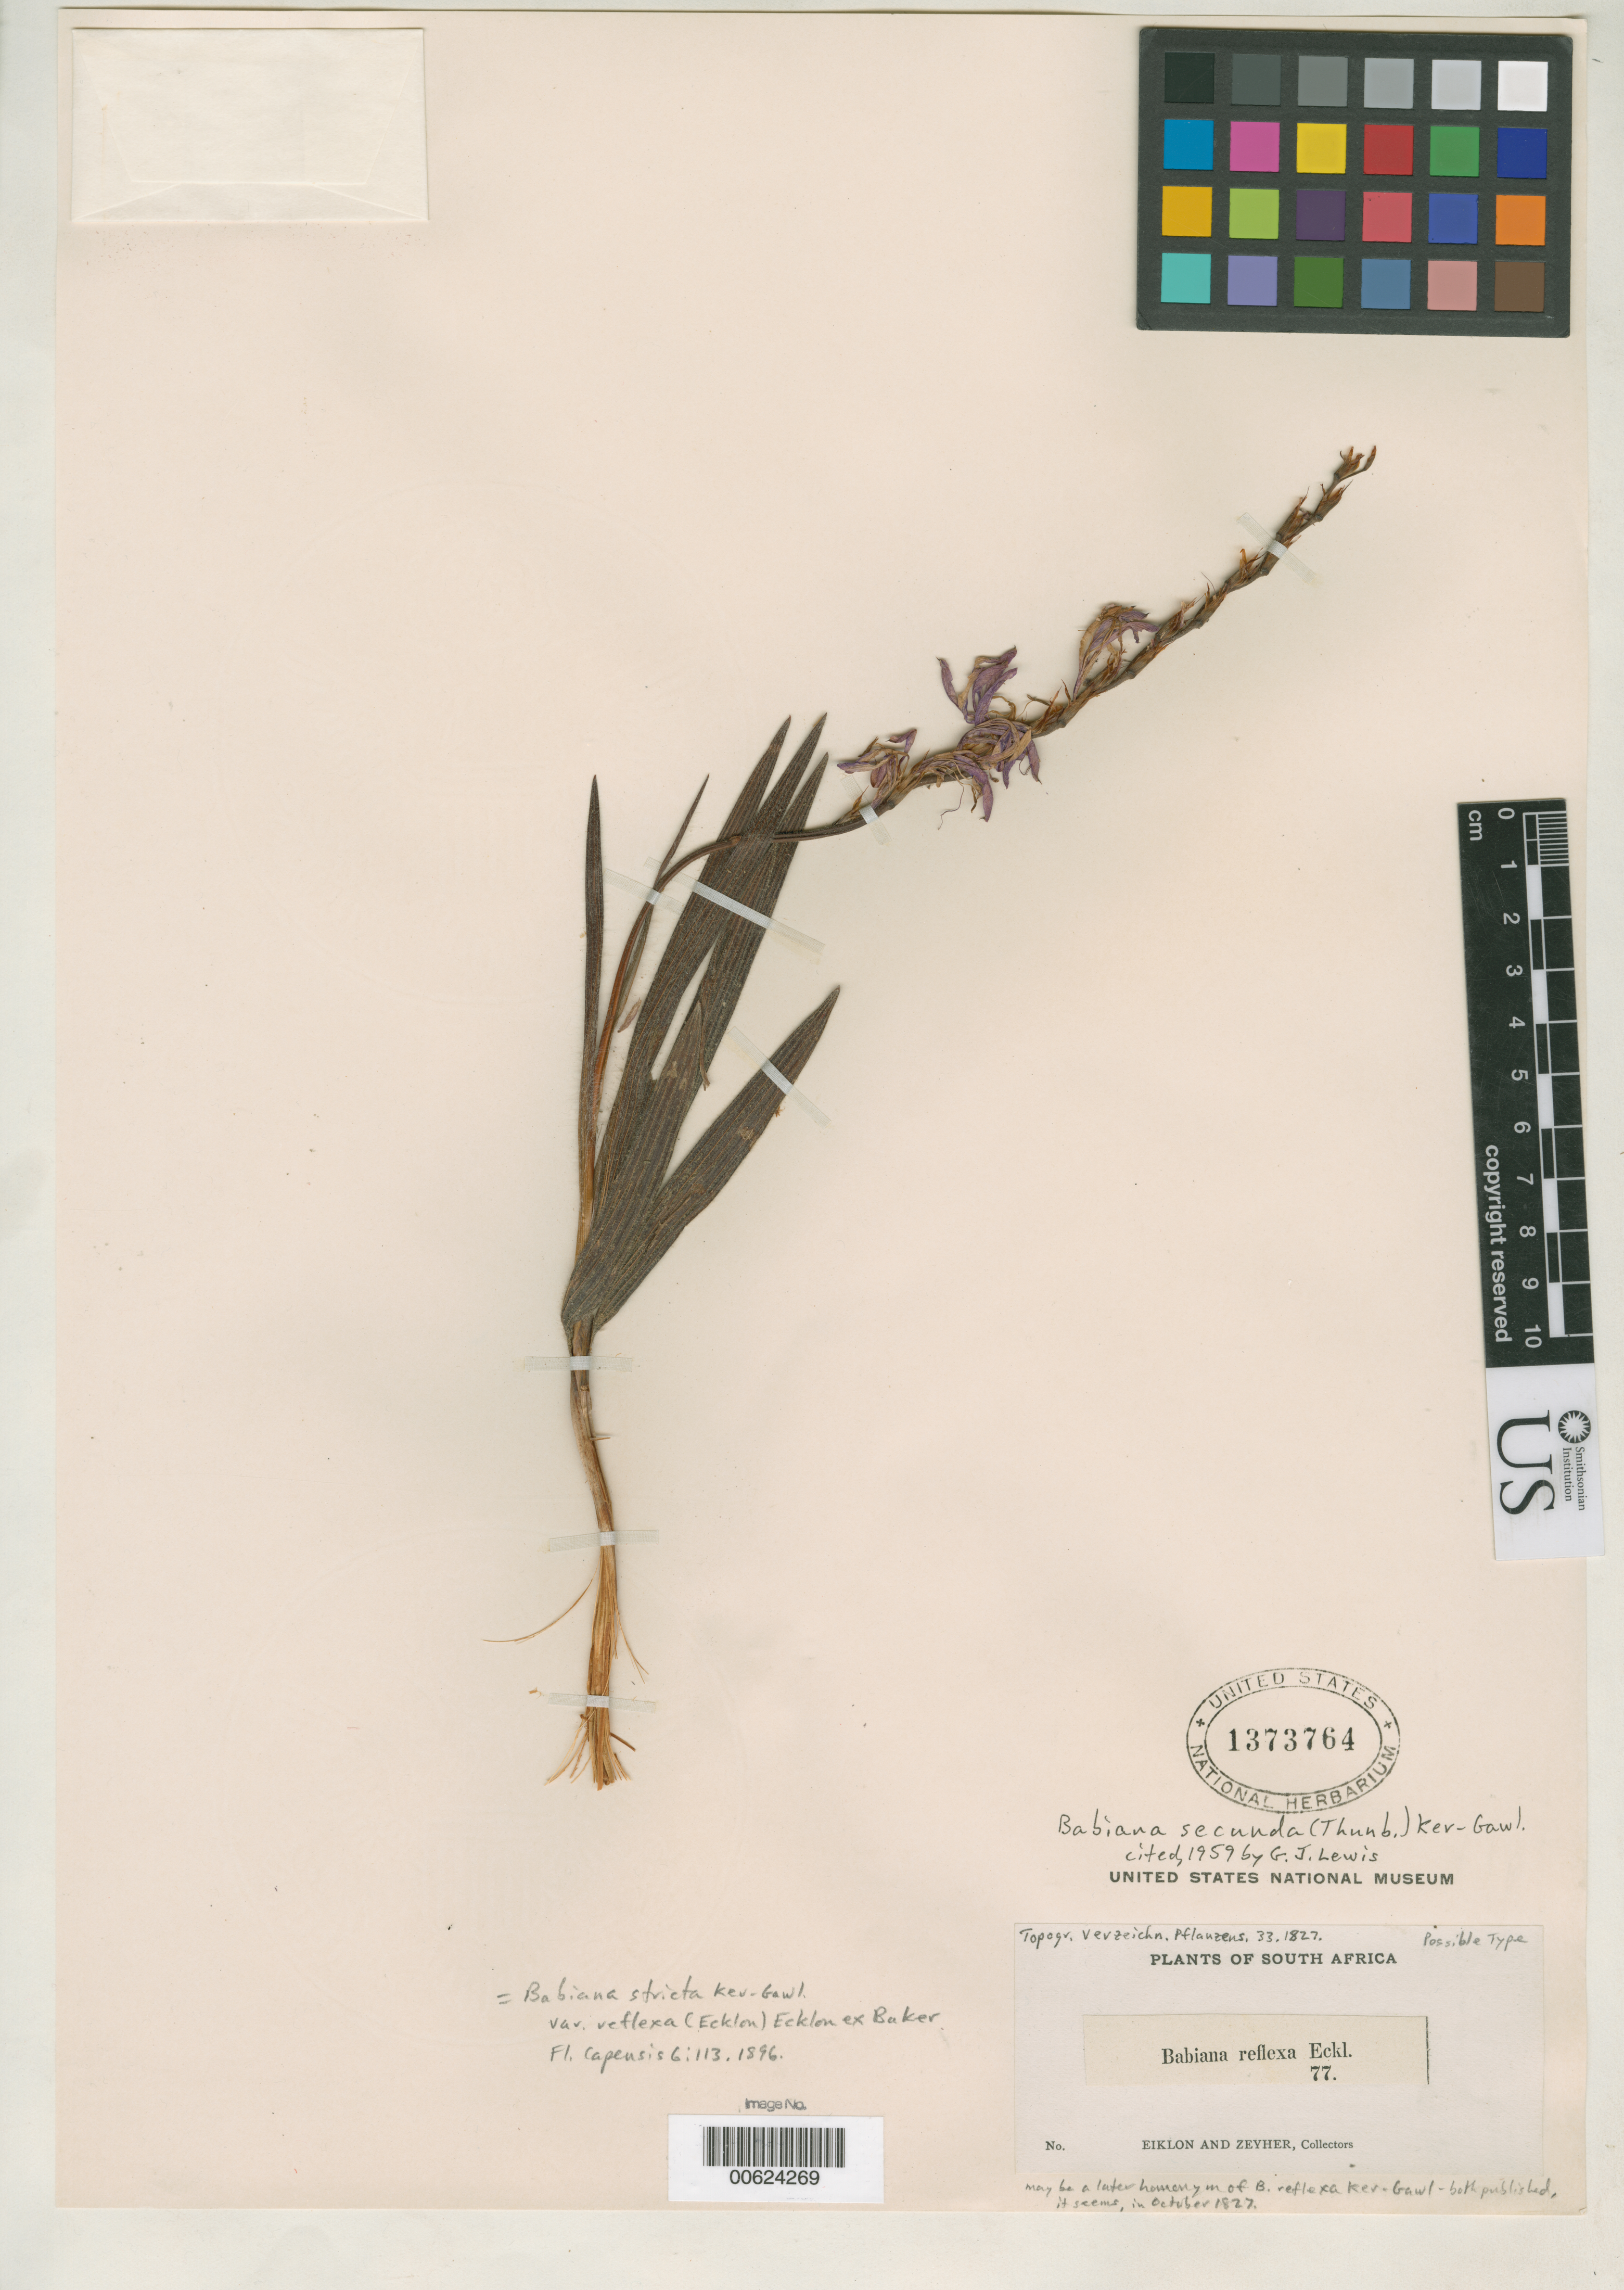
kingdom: Plantae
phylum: Tracheophyta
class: Liliopsida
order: Asparagales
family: Iridaceae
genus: Babiana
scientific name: Babiana reflexa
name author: Eckl.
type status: Possible Type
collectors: C. F. Ecklon & C. Zeyher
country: South Africa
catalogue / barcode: US 1373764